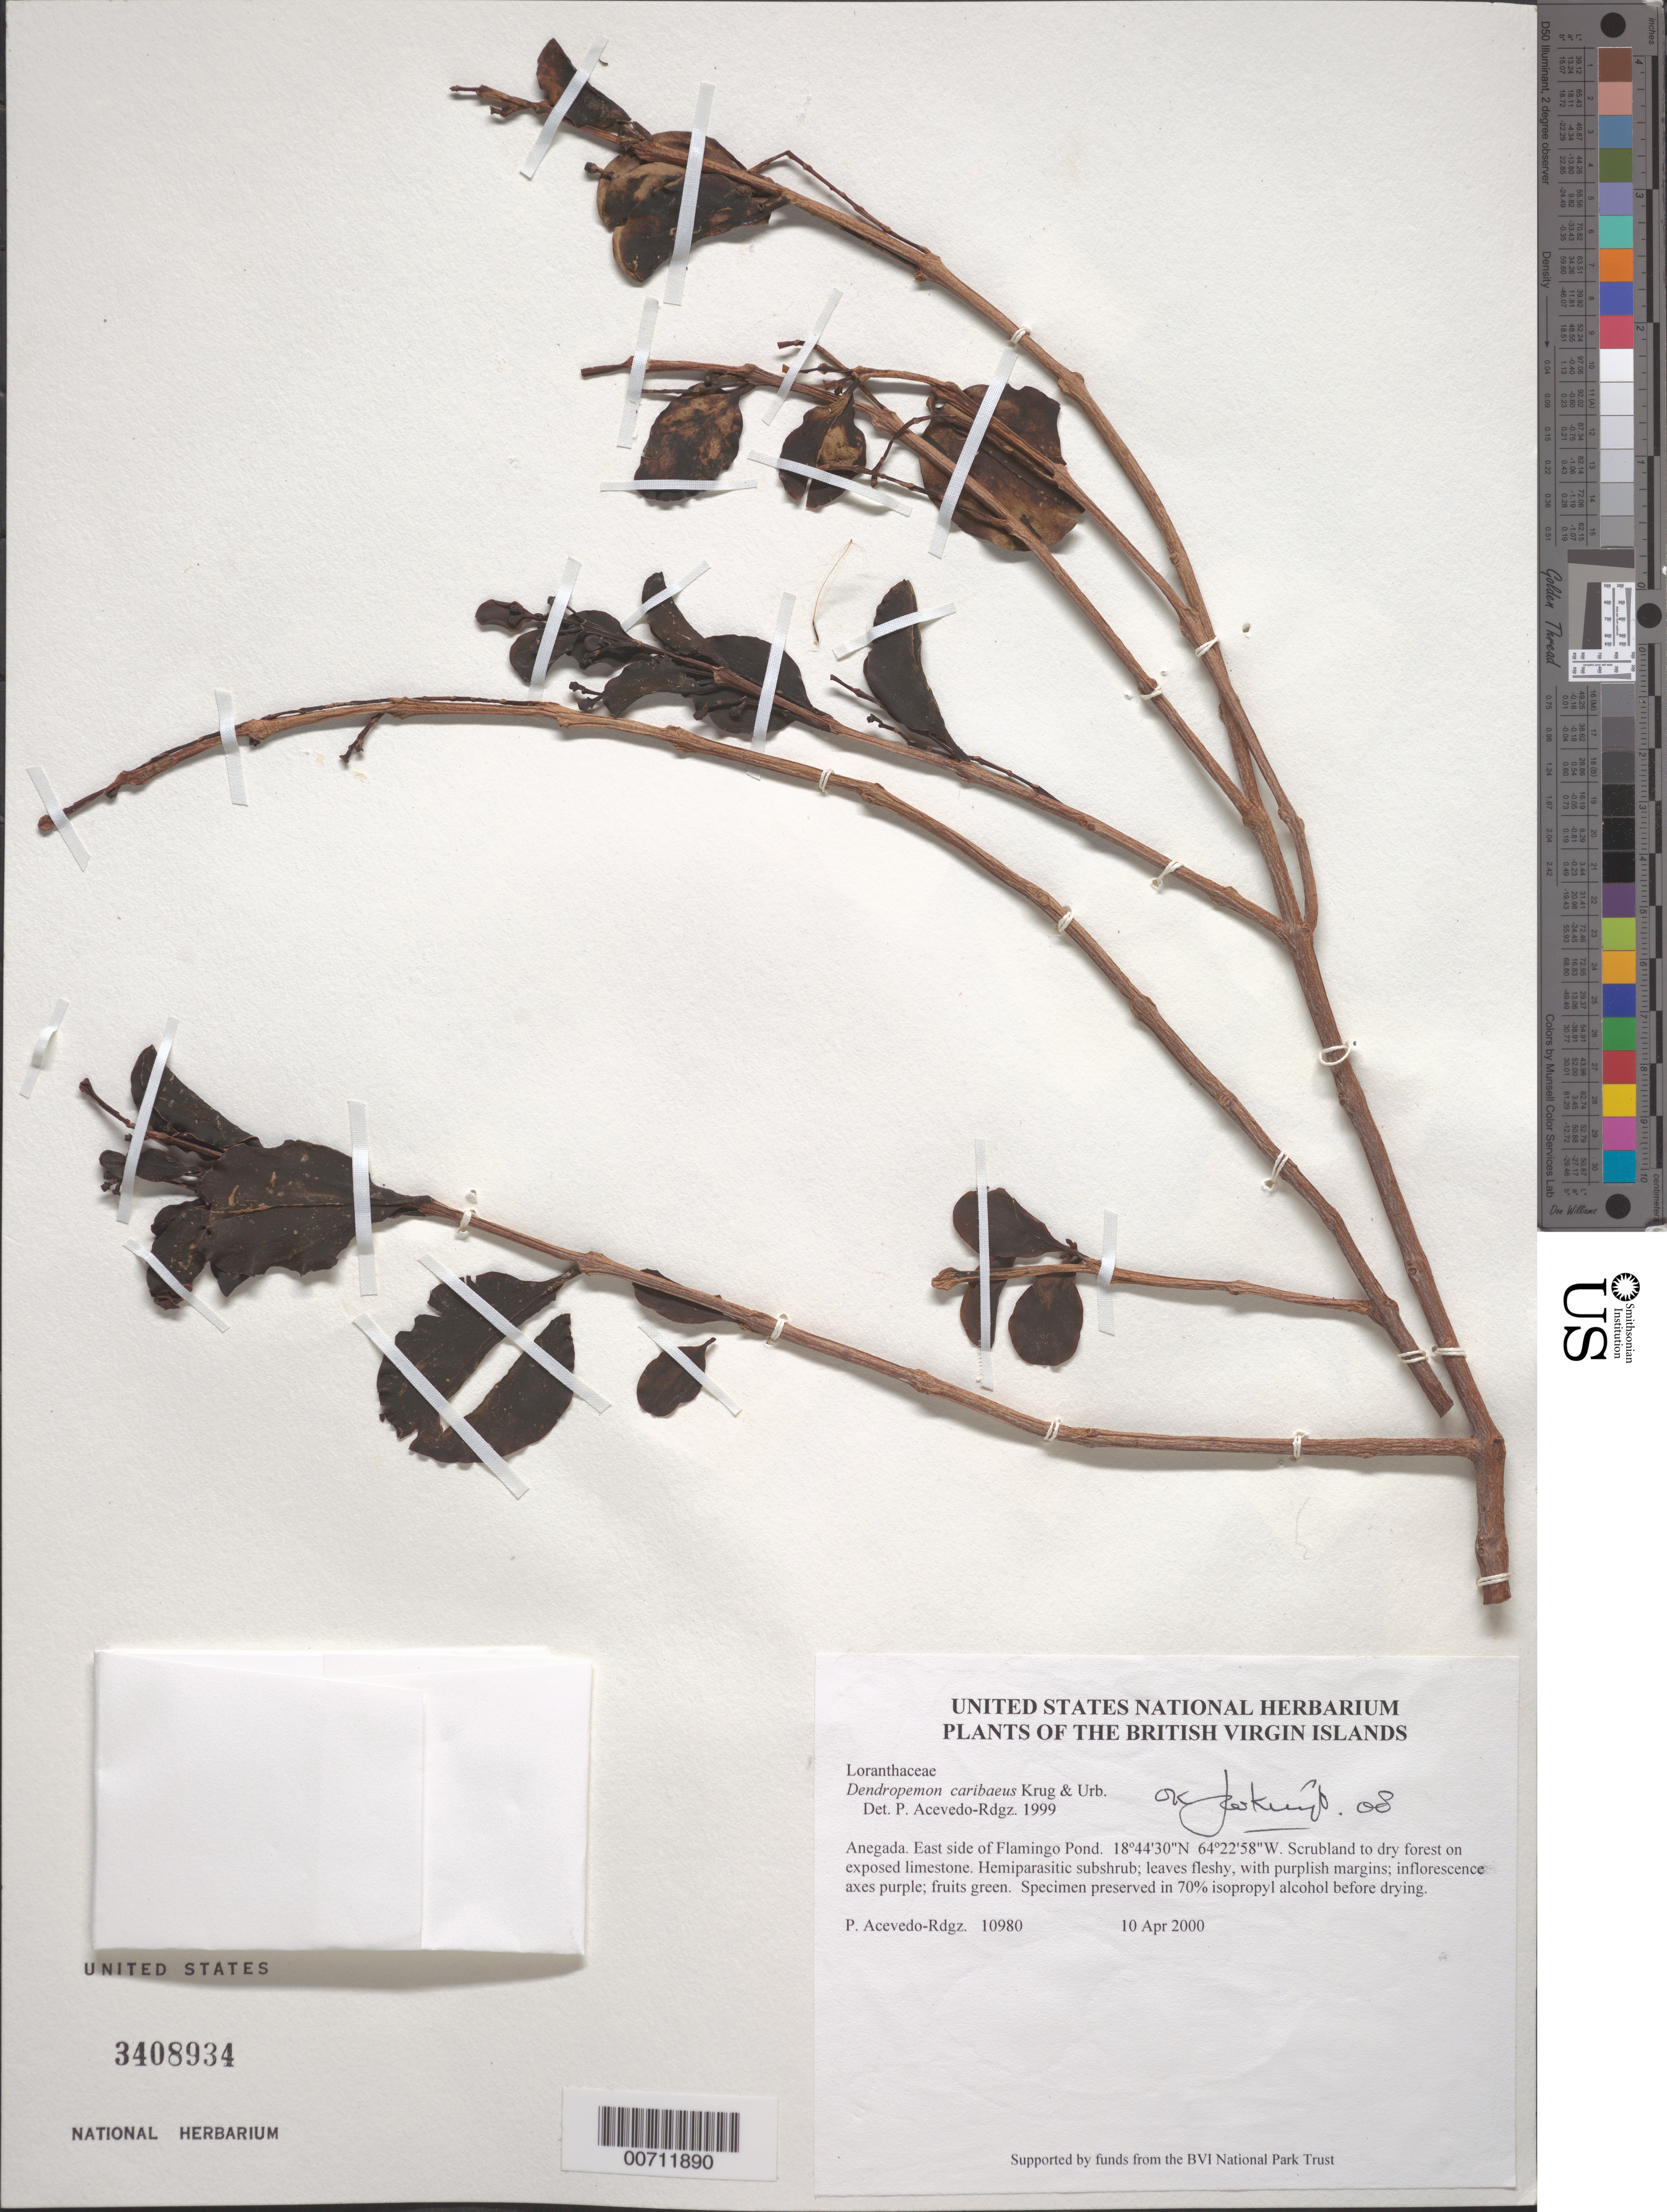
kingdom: Plantae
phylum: Tracheophyta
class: Magnoliopsida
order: Santalales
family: Loranthaceae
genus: Dendropemon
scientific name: Dendropemon caribaeus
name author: Krug & Urb.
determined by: Acevedo-Rodríguez, P., (BOT), Smithsonian Institution - National Museum of Natural History (UNITED STATES)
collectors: P. Acevedo-Rodr.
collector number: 10980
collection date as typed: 10 Apr 2000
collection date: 2000-04-10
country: British Virgin Islands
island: Anegada I.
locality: East side of Flamingo Pond.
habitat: Scrubland to dry forest on exposed limestone.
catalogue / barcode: US 3408934